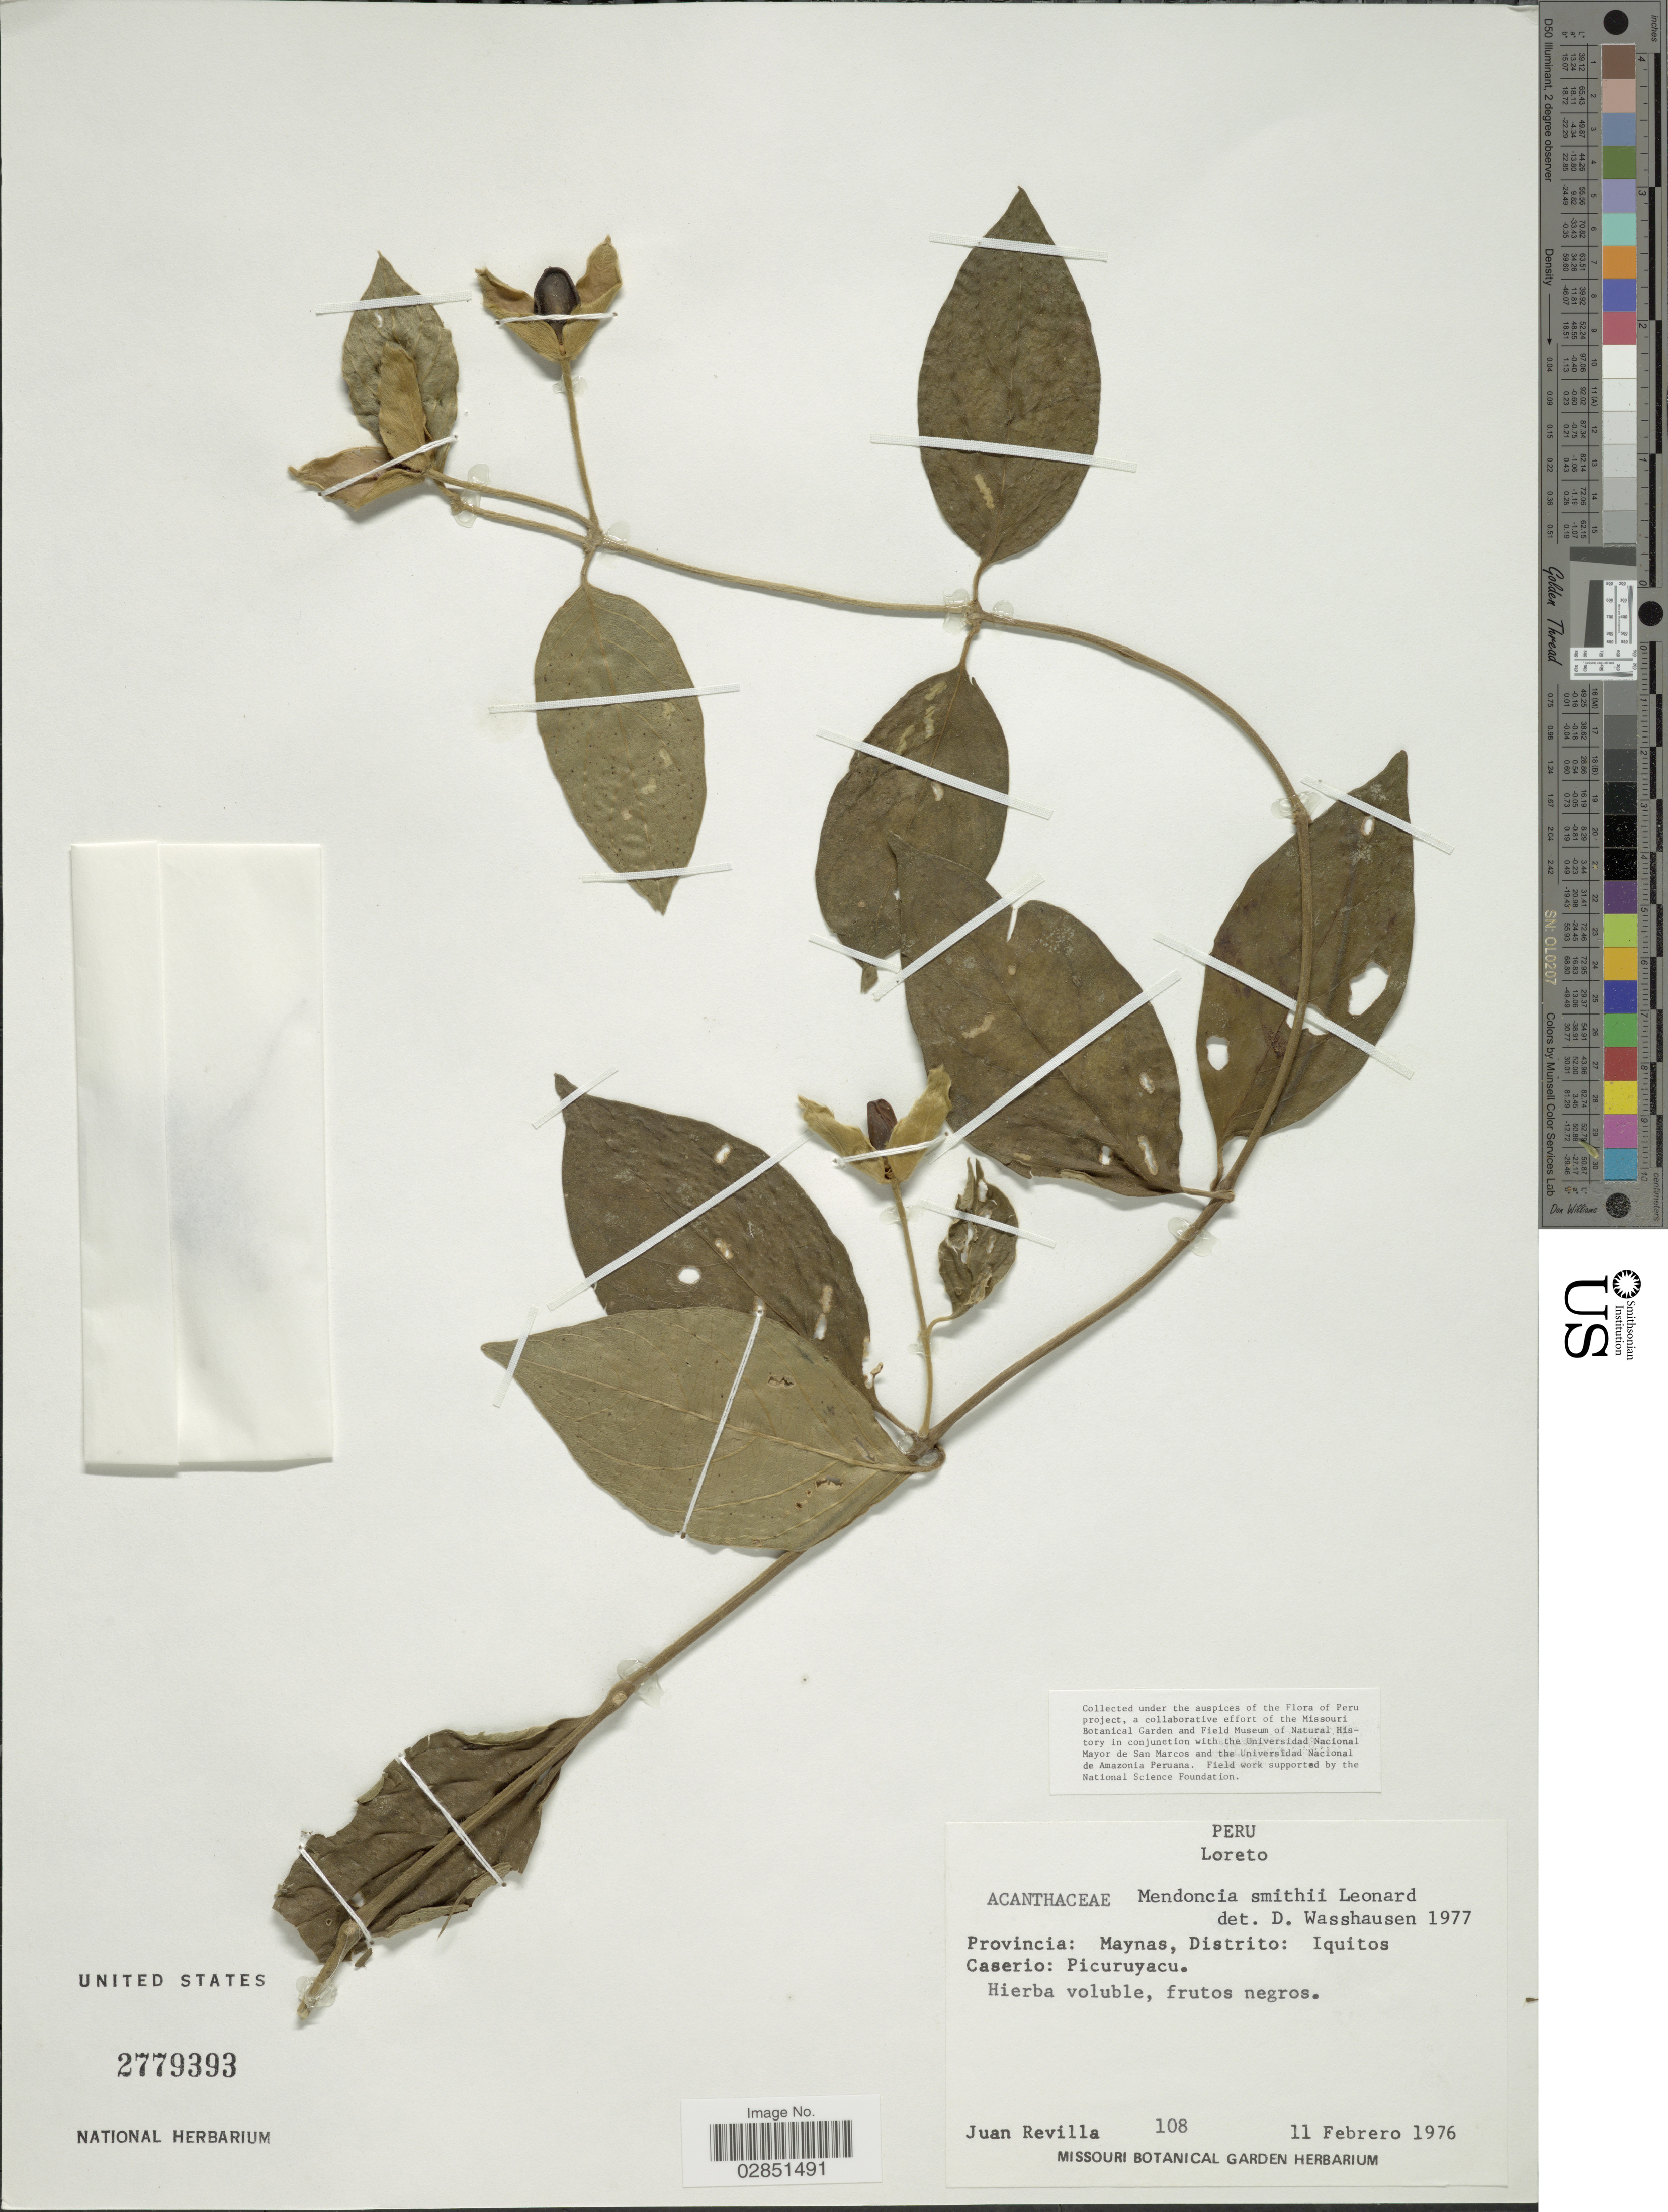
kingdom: Plantae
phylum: Tracheophyta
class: Magnoliopsida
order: Lamiales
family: Acanthaceae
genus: Mendoncia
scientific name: Mendoncia smithii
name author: Leonard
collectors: J. Revilla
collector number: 108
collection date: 1976-02-11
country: Peru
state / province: Loreto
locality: Provincia: Maynas, Distrito: Iquitos. Caserio: Picuruyacu.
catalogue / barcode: US 2779393